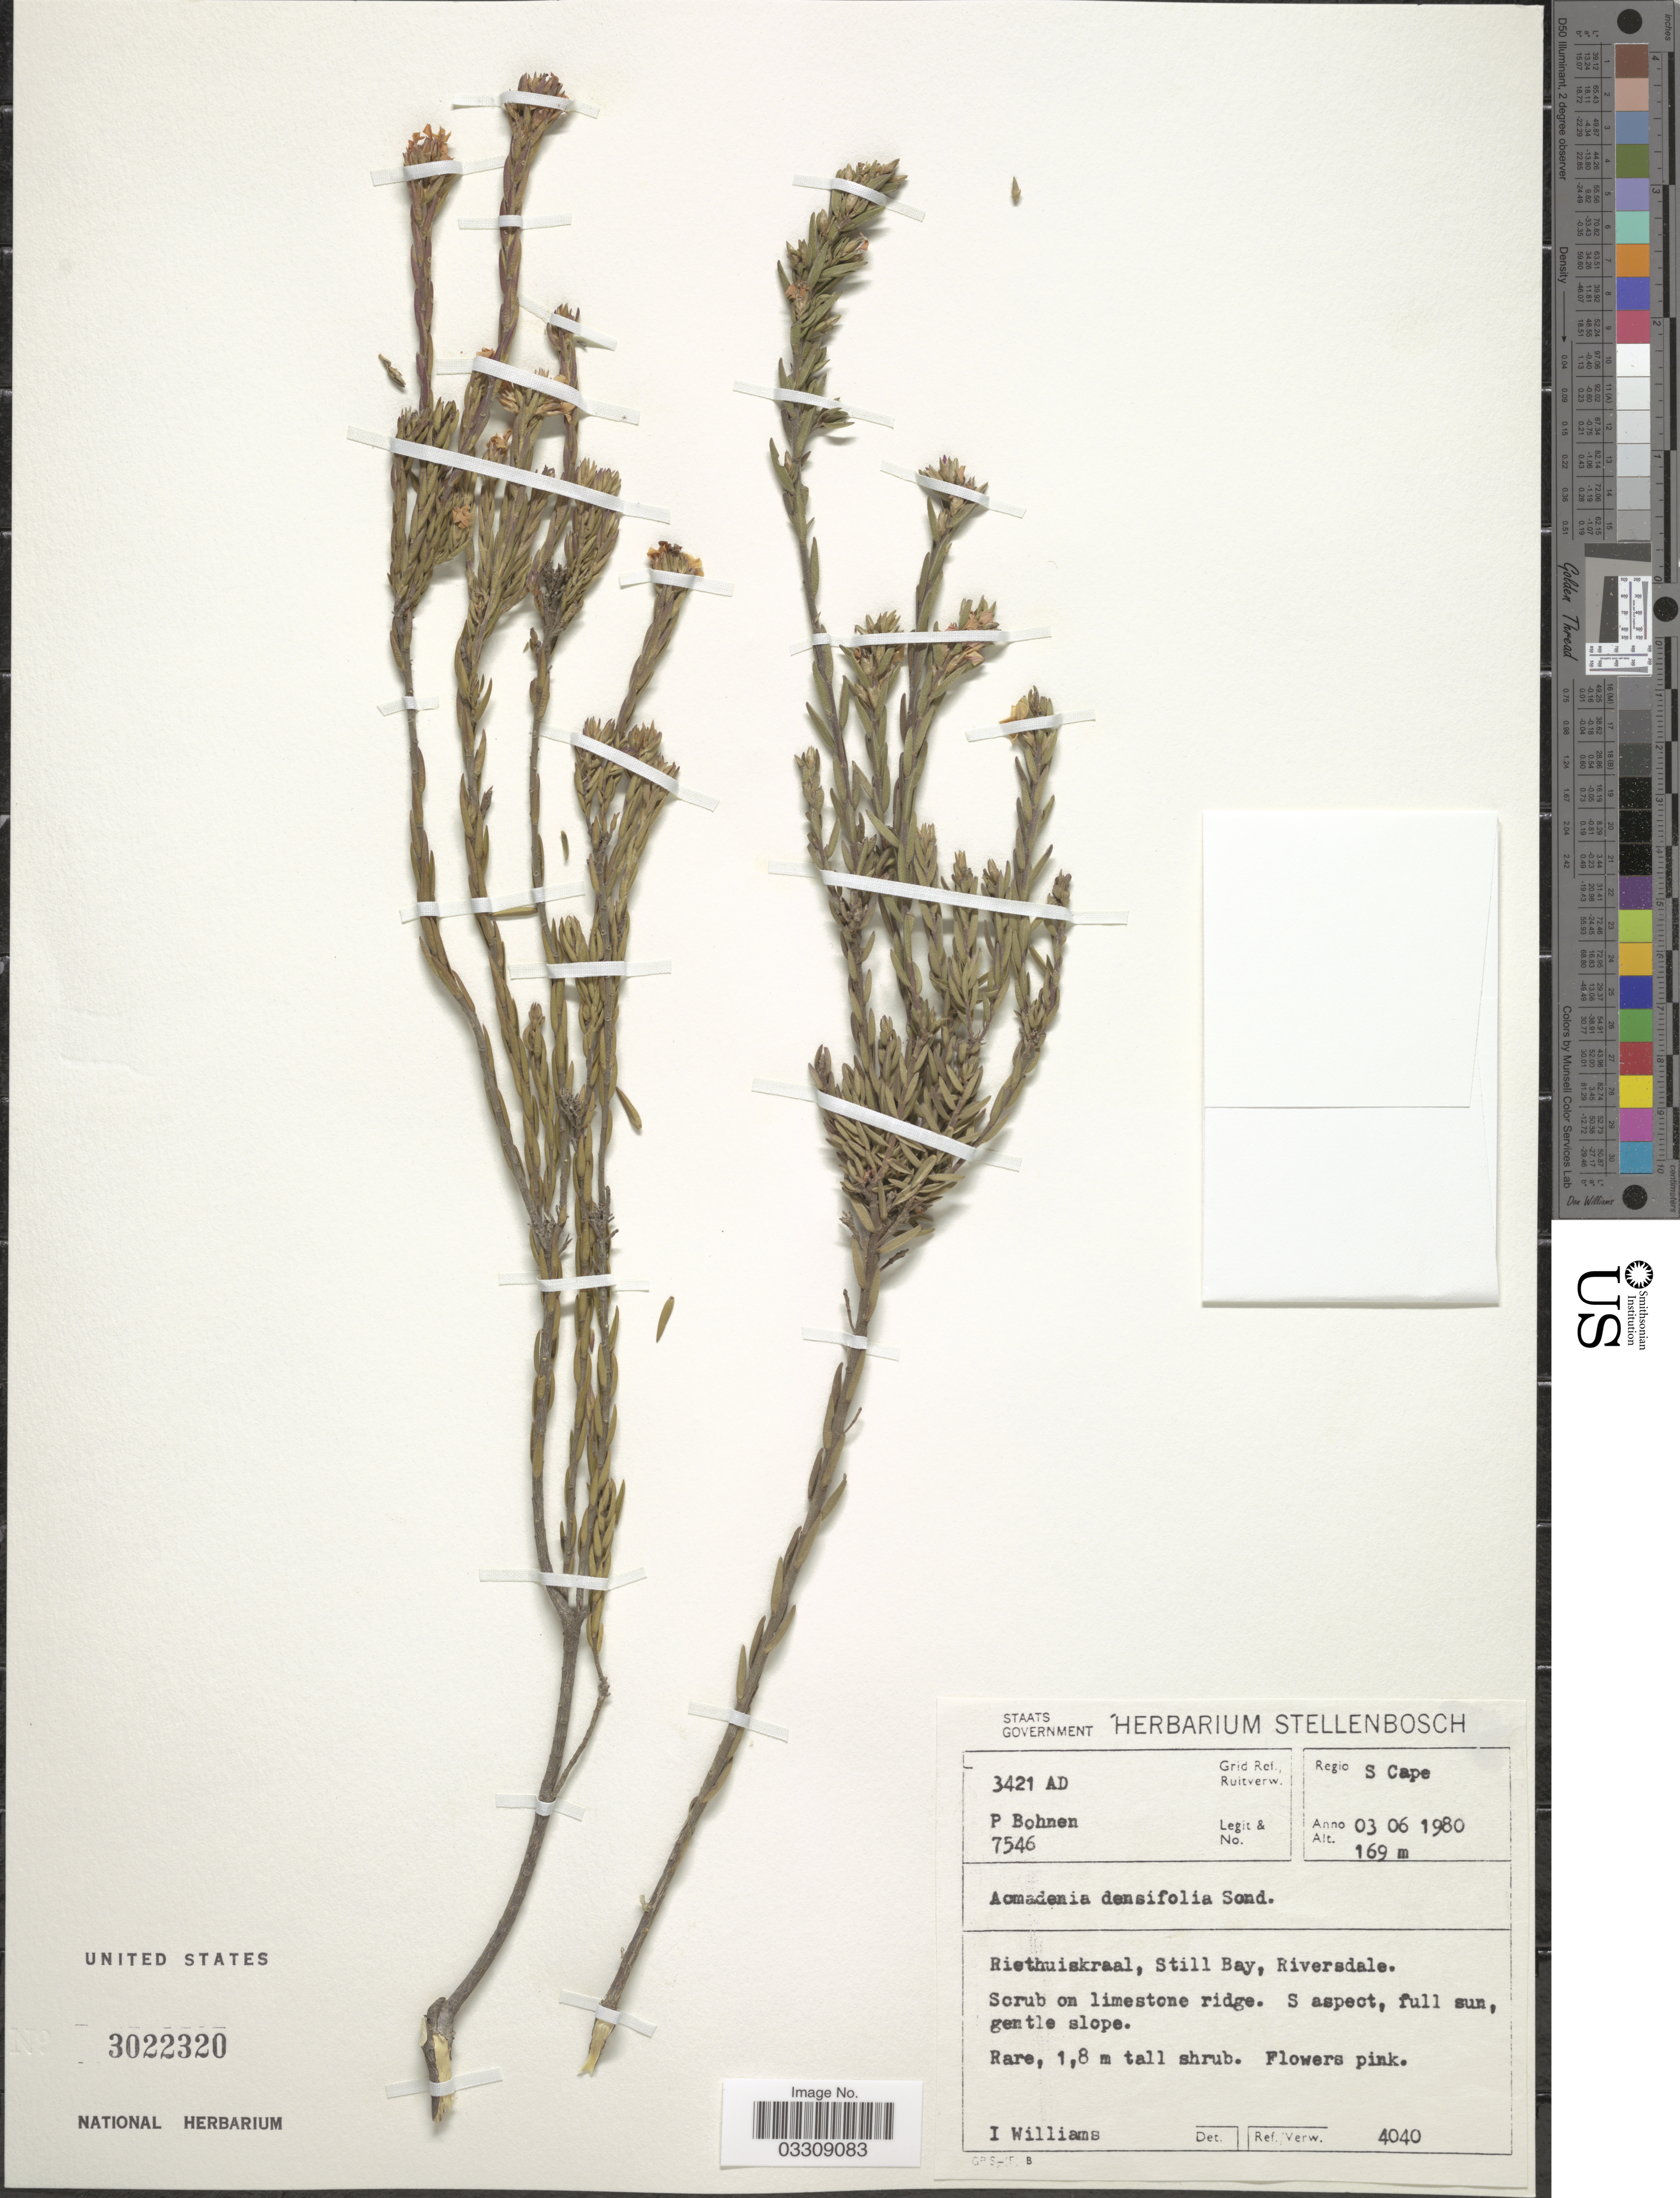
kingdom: Plantae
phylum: Tracheophyta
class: Magnoliopsida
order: Sapindales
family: Rutaceae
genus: Acmadenia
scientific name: Acmadenia densifolia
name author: Sond.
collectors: P. Bohnen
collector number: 7546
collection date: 1980-06-03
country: South Africa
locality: Regio S Cape. Grid Ref./ Ruitverw. 3421 AD. Riethuiskraal, Still Bay, Riversdale.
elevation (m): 169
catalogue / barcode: US 3022320